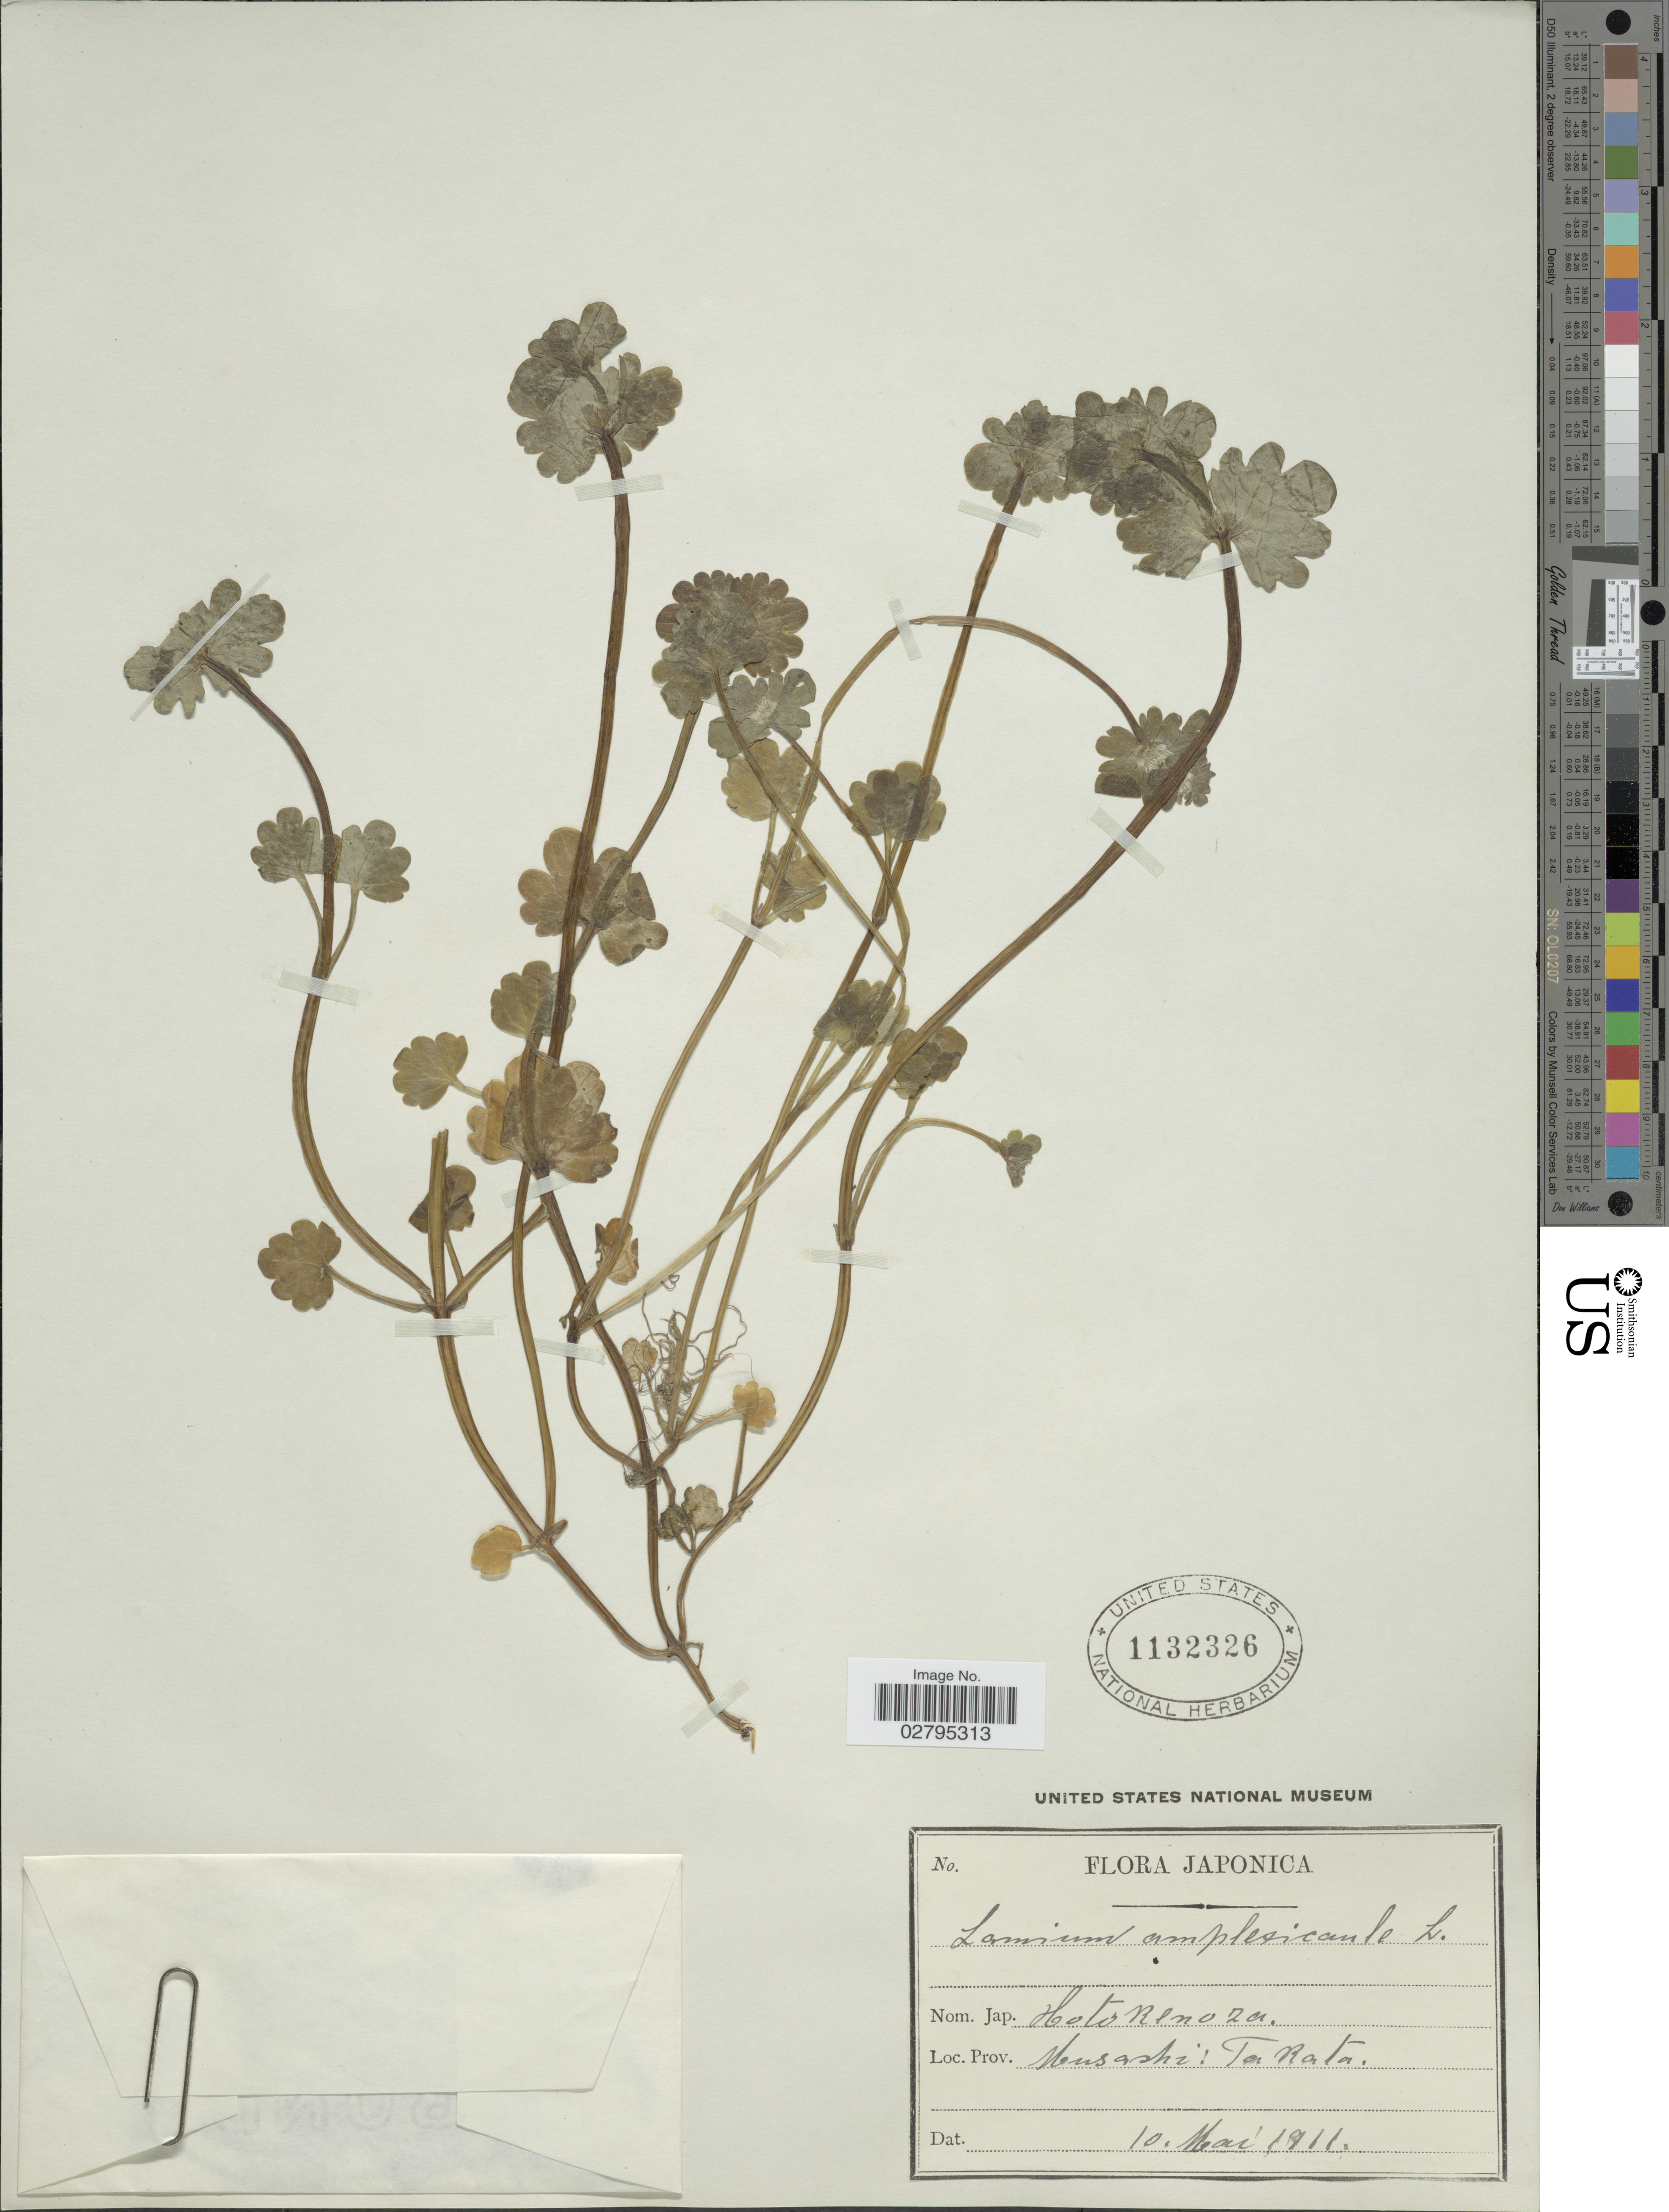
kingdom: Plantae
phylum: Tracheophyta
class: Magnoliopsida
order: Lamiales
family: Lamiaceae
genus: Lamium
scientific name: Lamium amplexicaule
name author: L.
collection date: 1911-05-10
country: Japan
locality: Musashi: Ta Rata.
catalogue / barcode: US 1132326